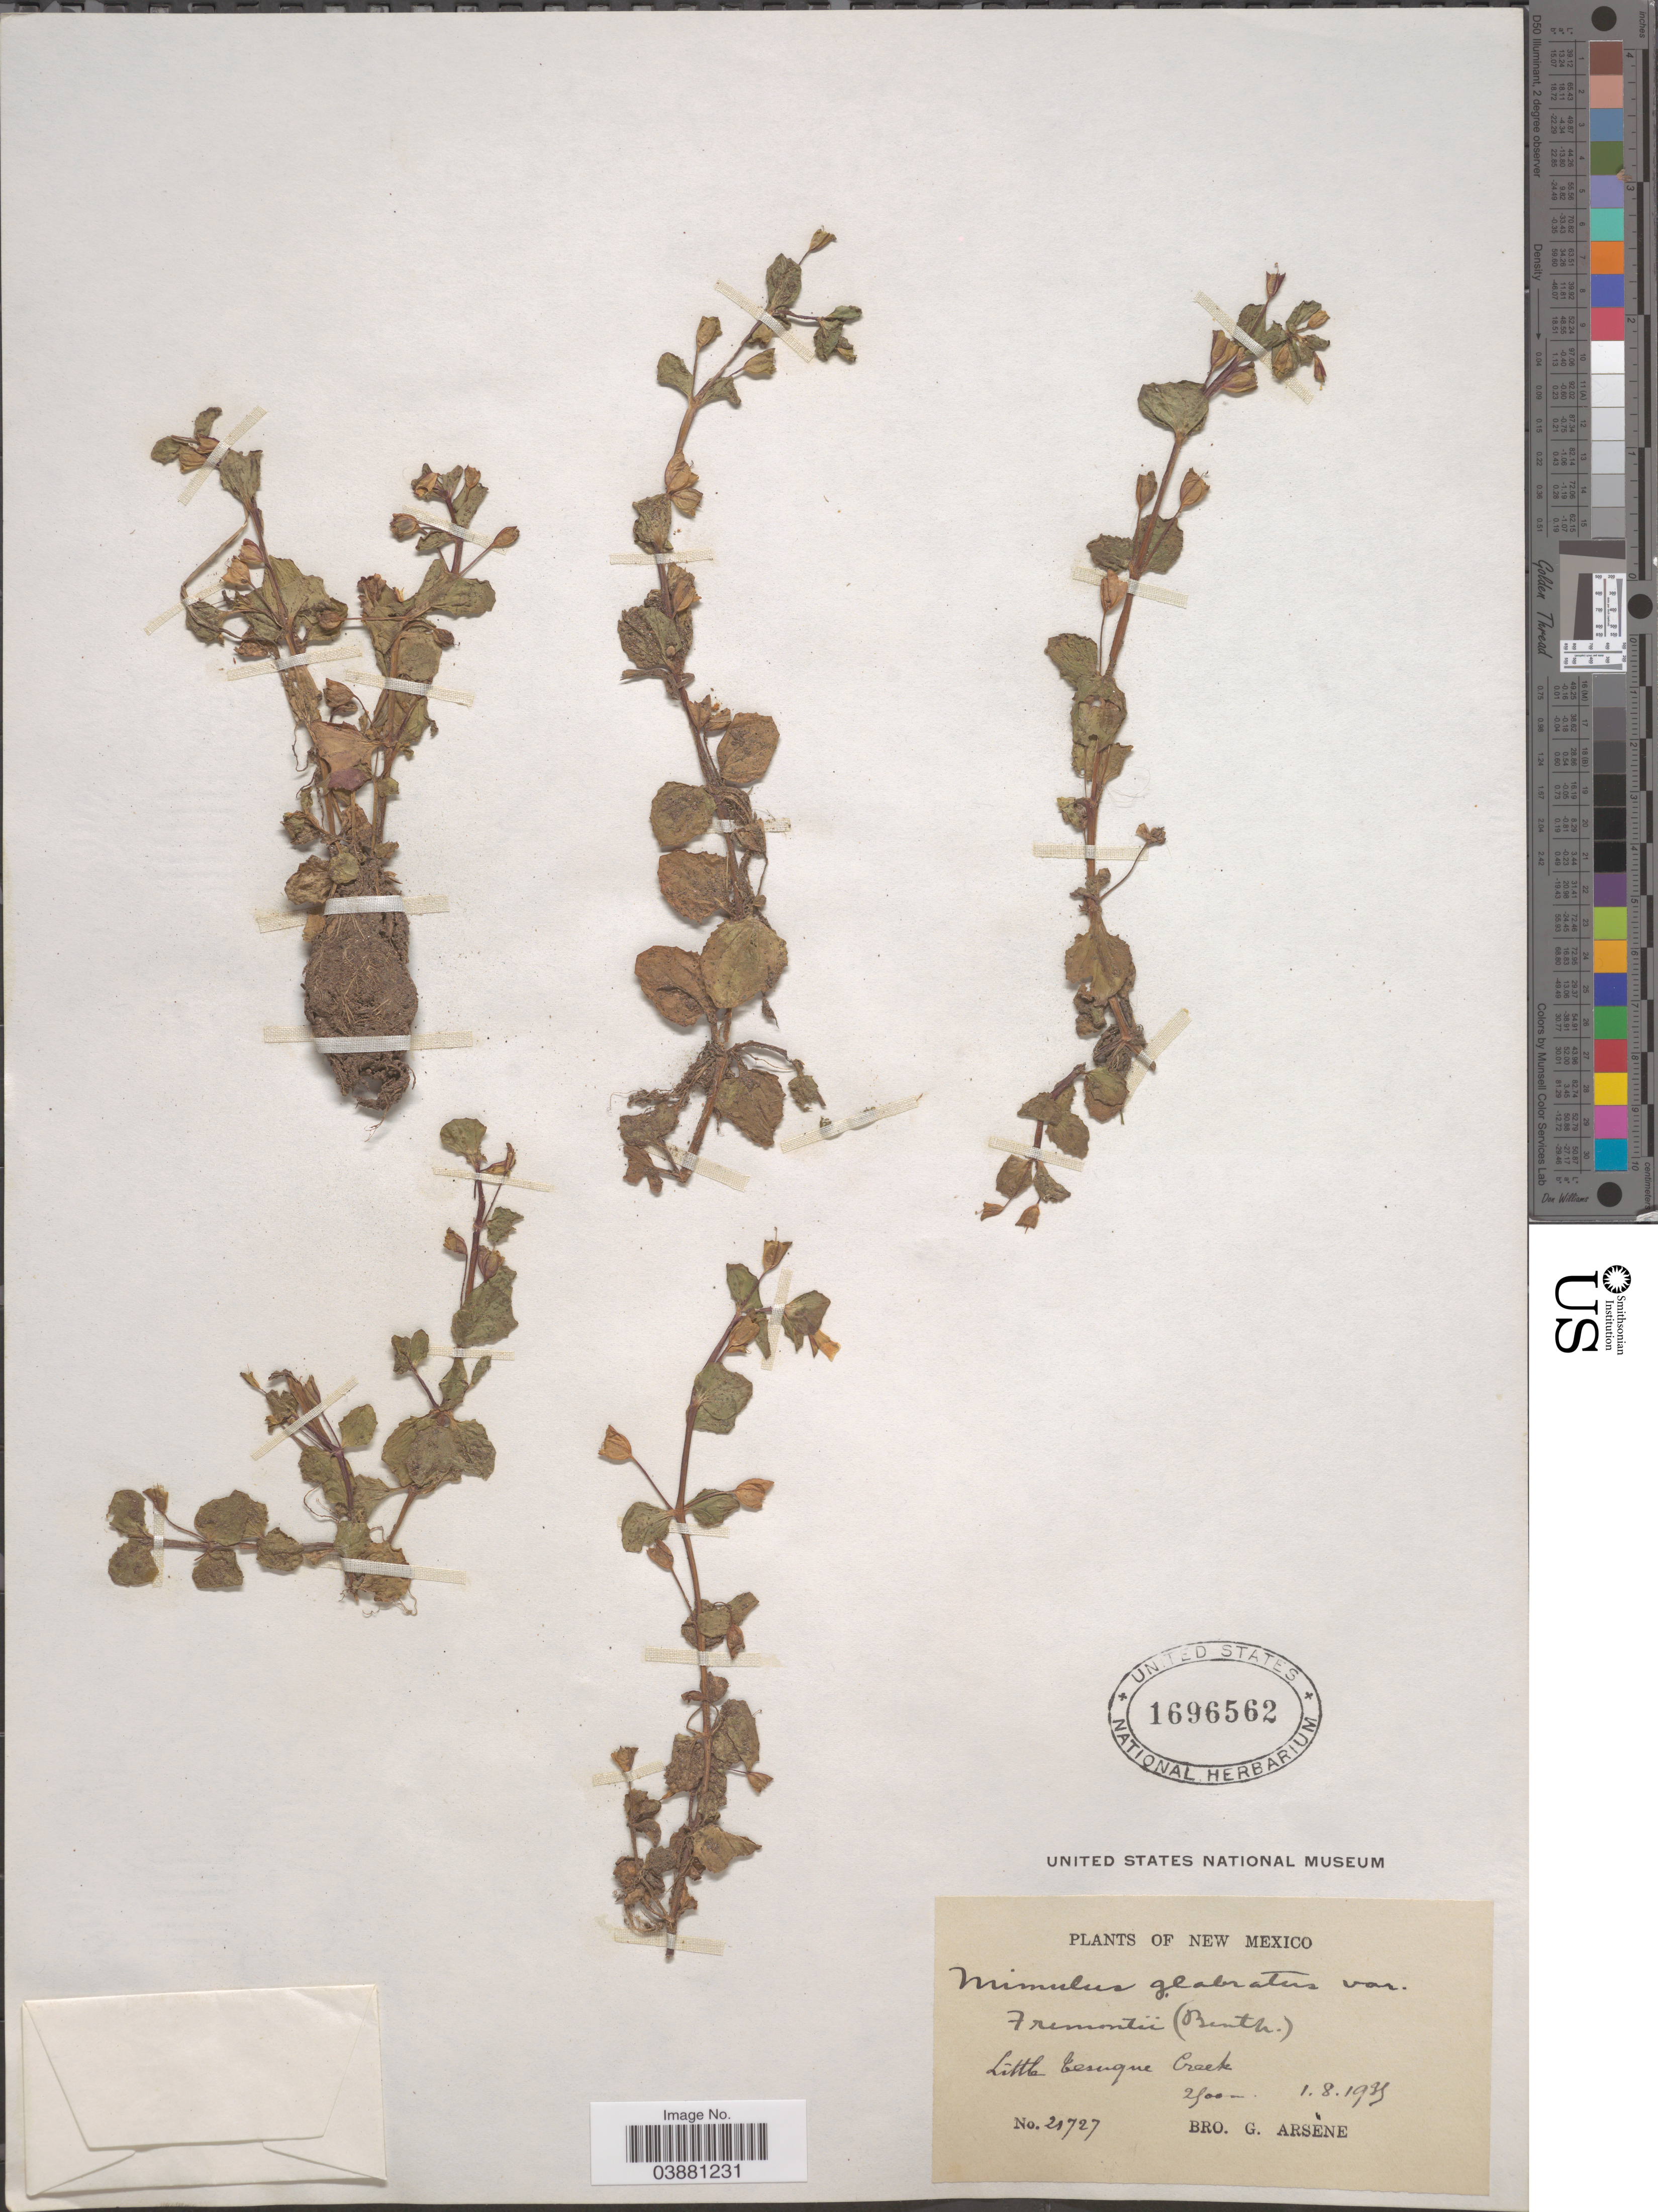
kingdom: Plantae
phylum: Tracheophyta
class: Magnoliopsida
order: Lamiales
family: Phrymaceae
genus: Mimulus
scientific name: Mimulus glabratus var. fremontii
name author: Kunth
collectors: Bro. G. Arsène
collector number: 21727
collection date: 1935-08-01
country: United States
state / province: New Mexico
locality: Little Tesuque Creek.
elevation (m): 2500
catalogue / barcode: US 1696562